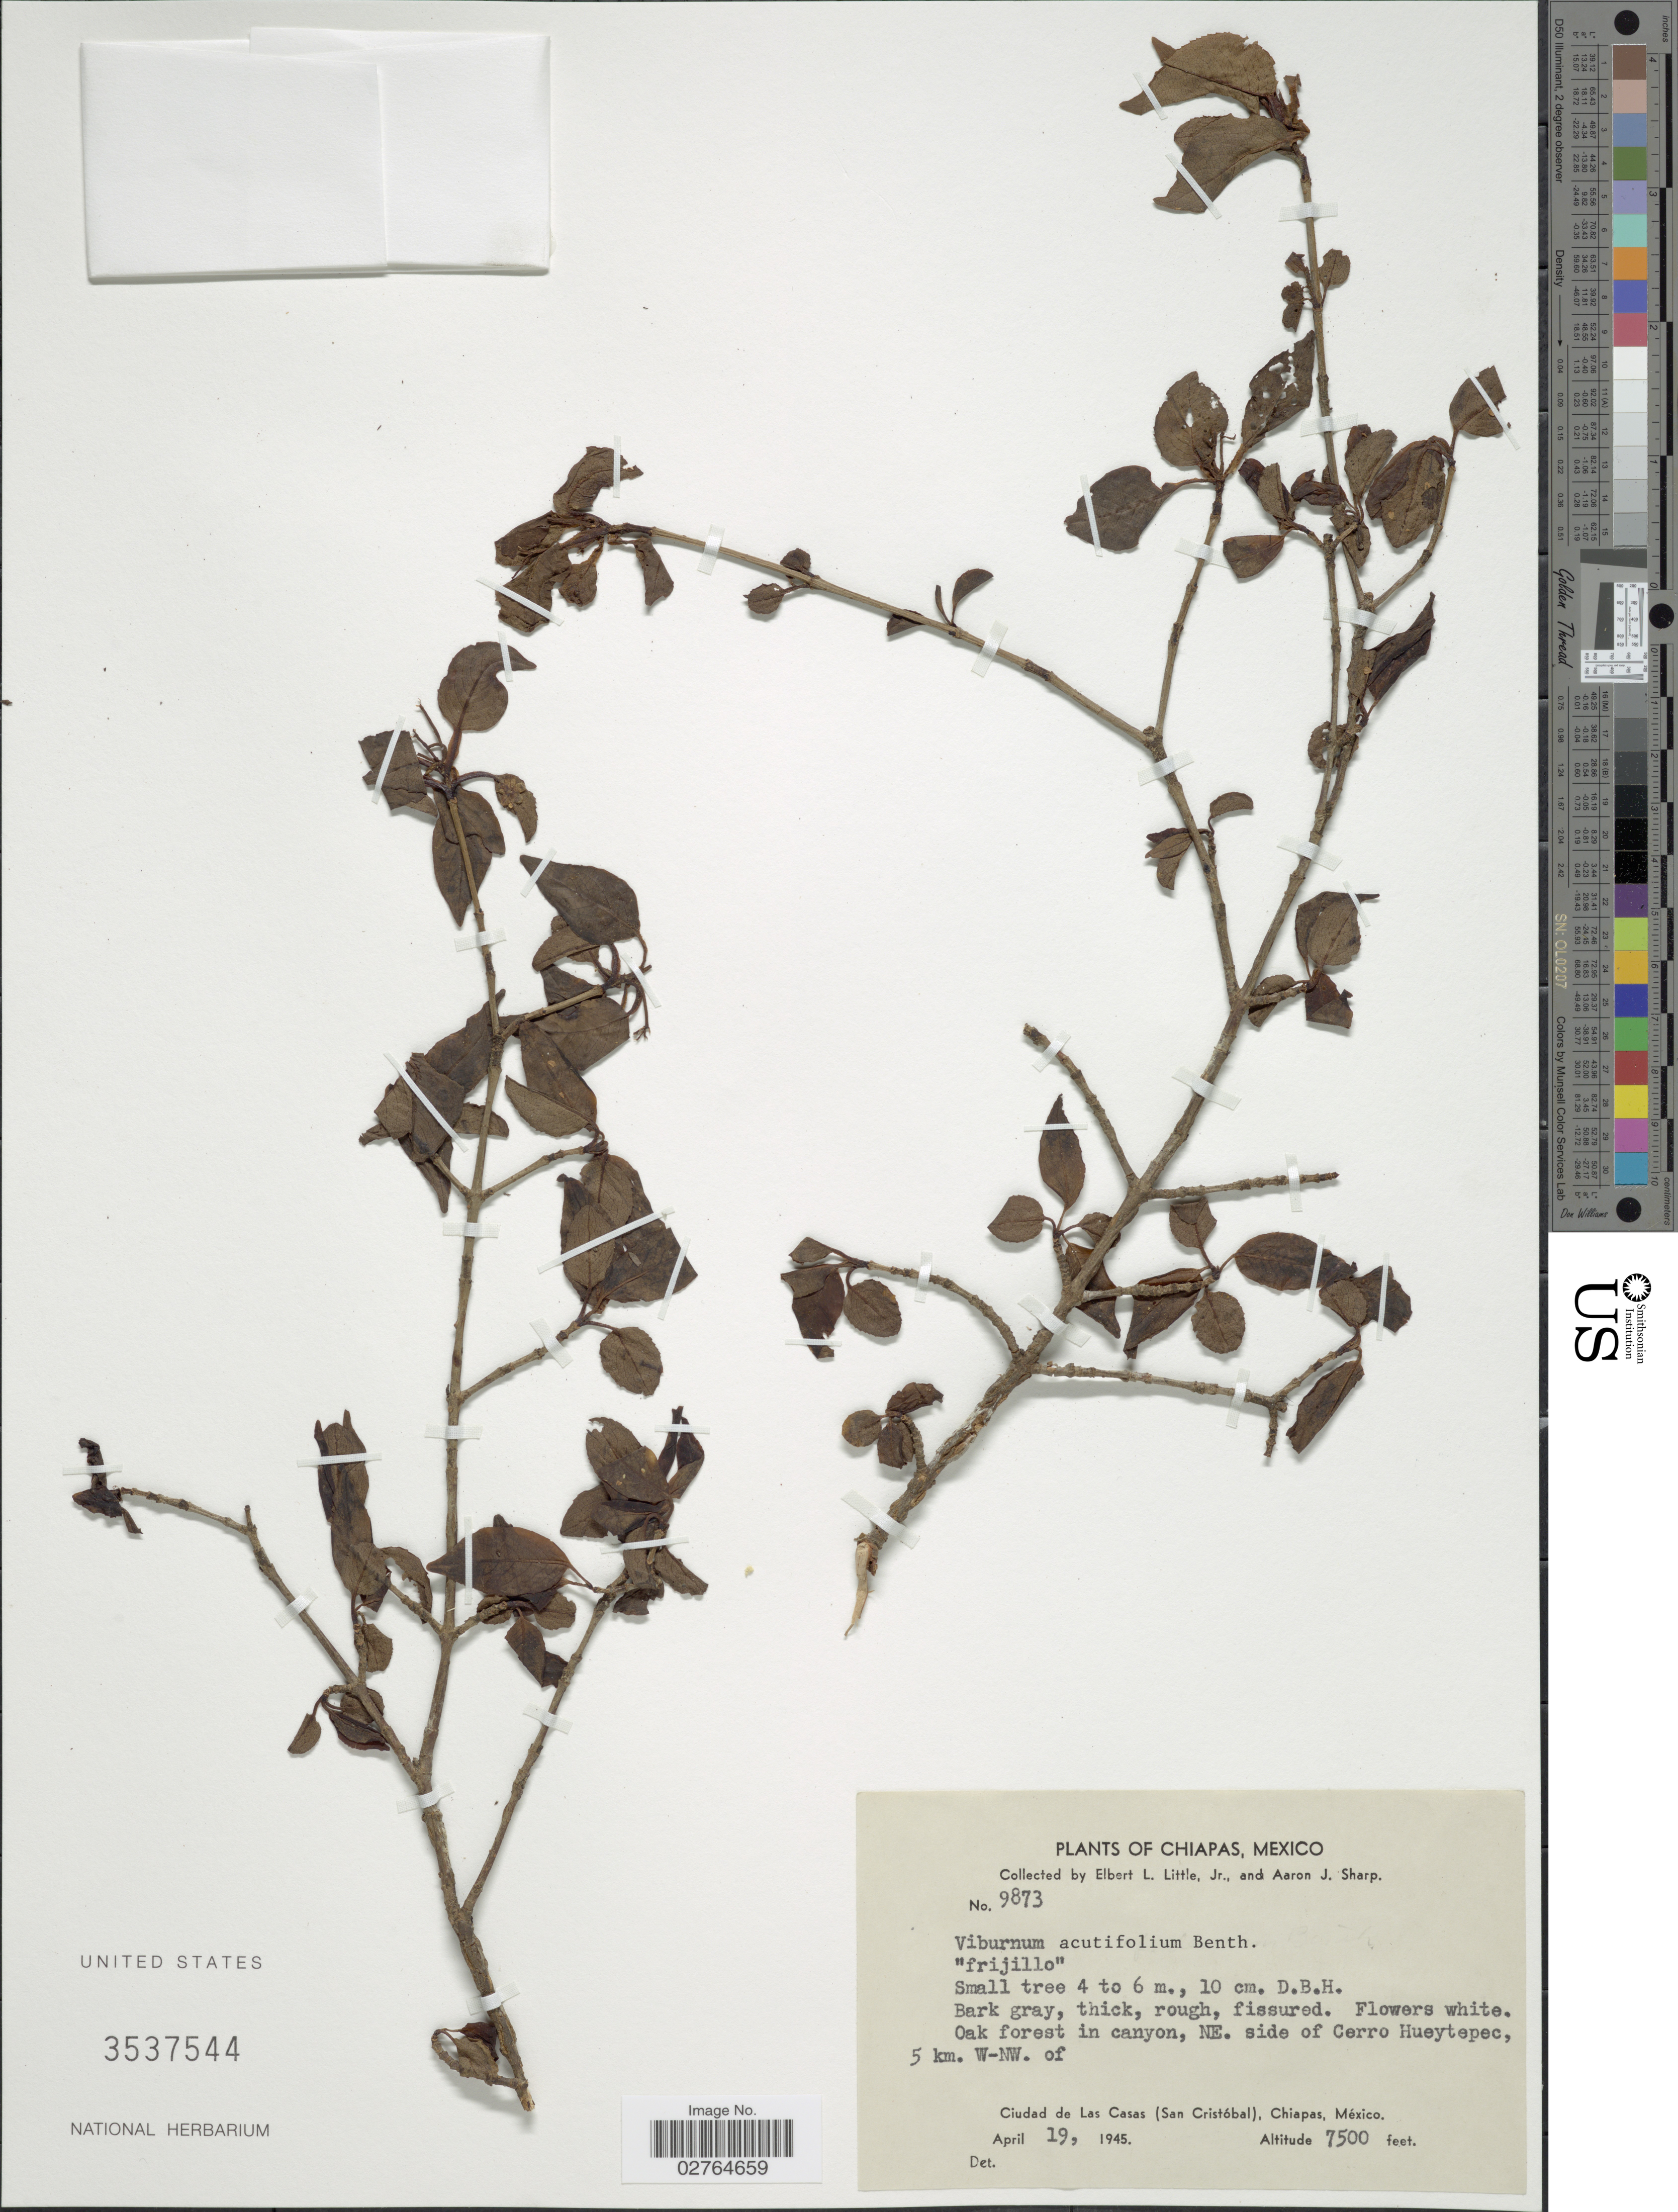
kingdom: Plantae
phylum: Tracheophyta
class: Magnoliopsida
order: Dipsacales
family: Viburnaceae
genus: Viburnum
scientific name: Viburnum acutifolium subsp. blandum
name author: (C.V. Morton) Villarreal & A.E. Estrada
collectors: E. L. Little & Mrs A. J. Sharp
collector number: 9873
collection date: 1945-04-19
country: Mexico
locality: NE. side of Cerro Hueytepec, 5 km. W-NW. of Ciudad de Las Casas (San Cristóbal), Chiapas, México.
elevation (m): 2286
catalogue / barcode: US 3537544